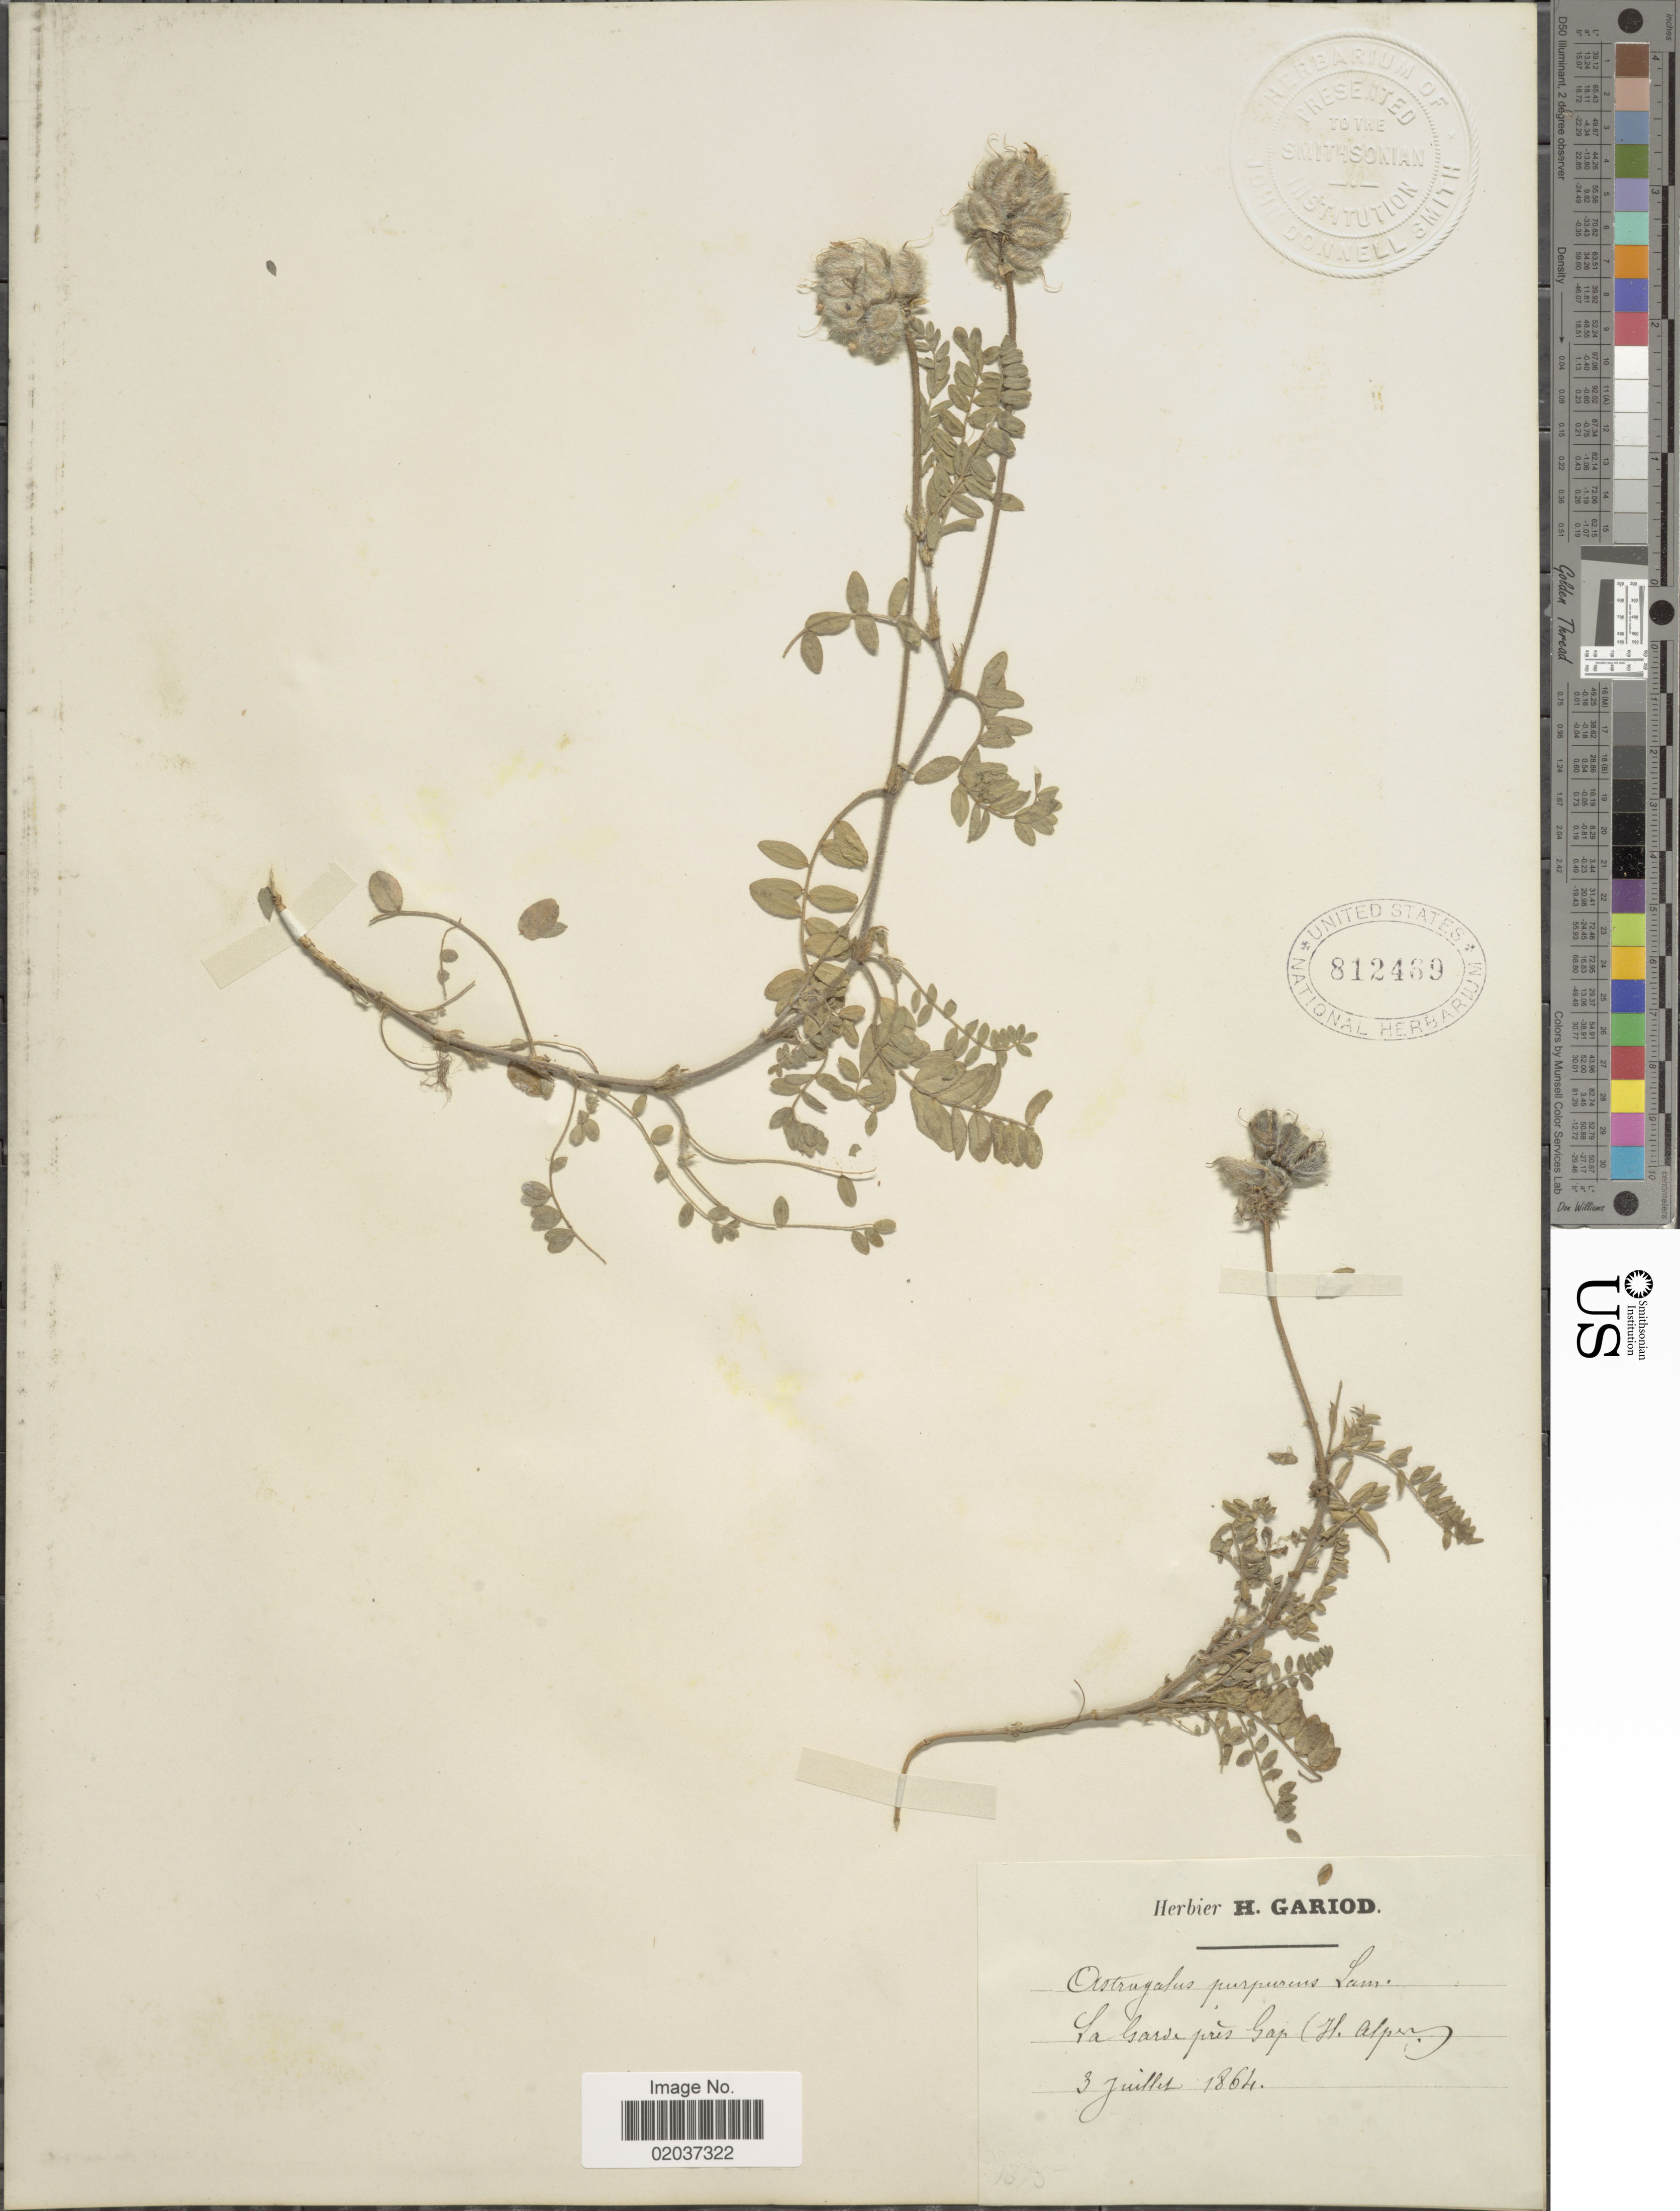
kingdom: Plantae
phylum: Tracheophyta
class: Magnoliopsida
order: Fabales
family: Fabaceae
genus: Astragalus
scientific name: Astragalus purpureus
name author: Lam.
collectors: Ex herb. H. Gariod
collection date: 1864-07-03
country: France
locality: La Garve pres Gap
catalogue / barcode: US 812469